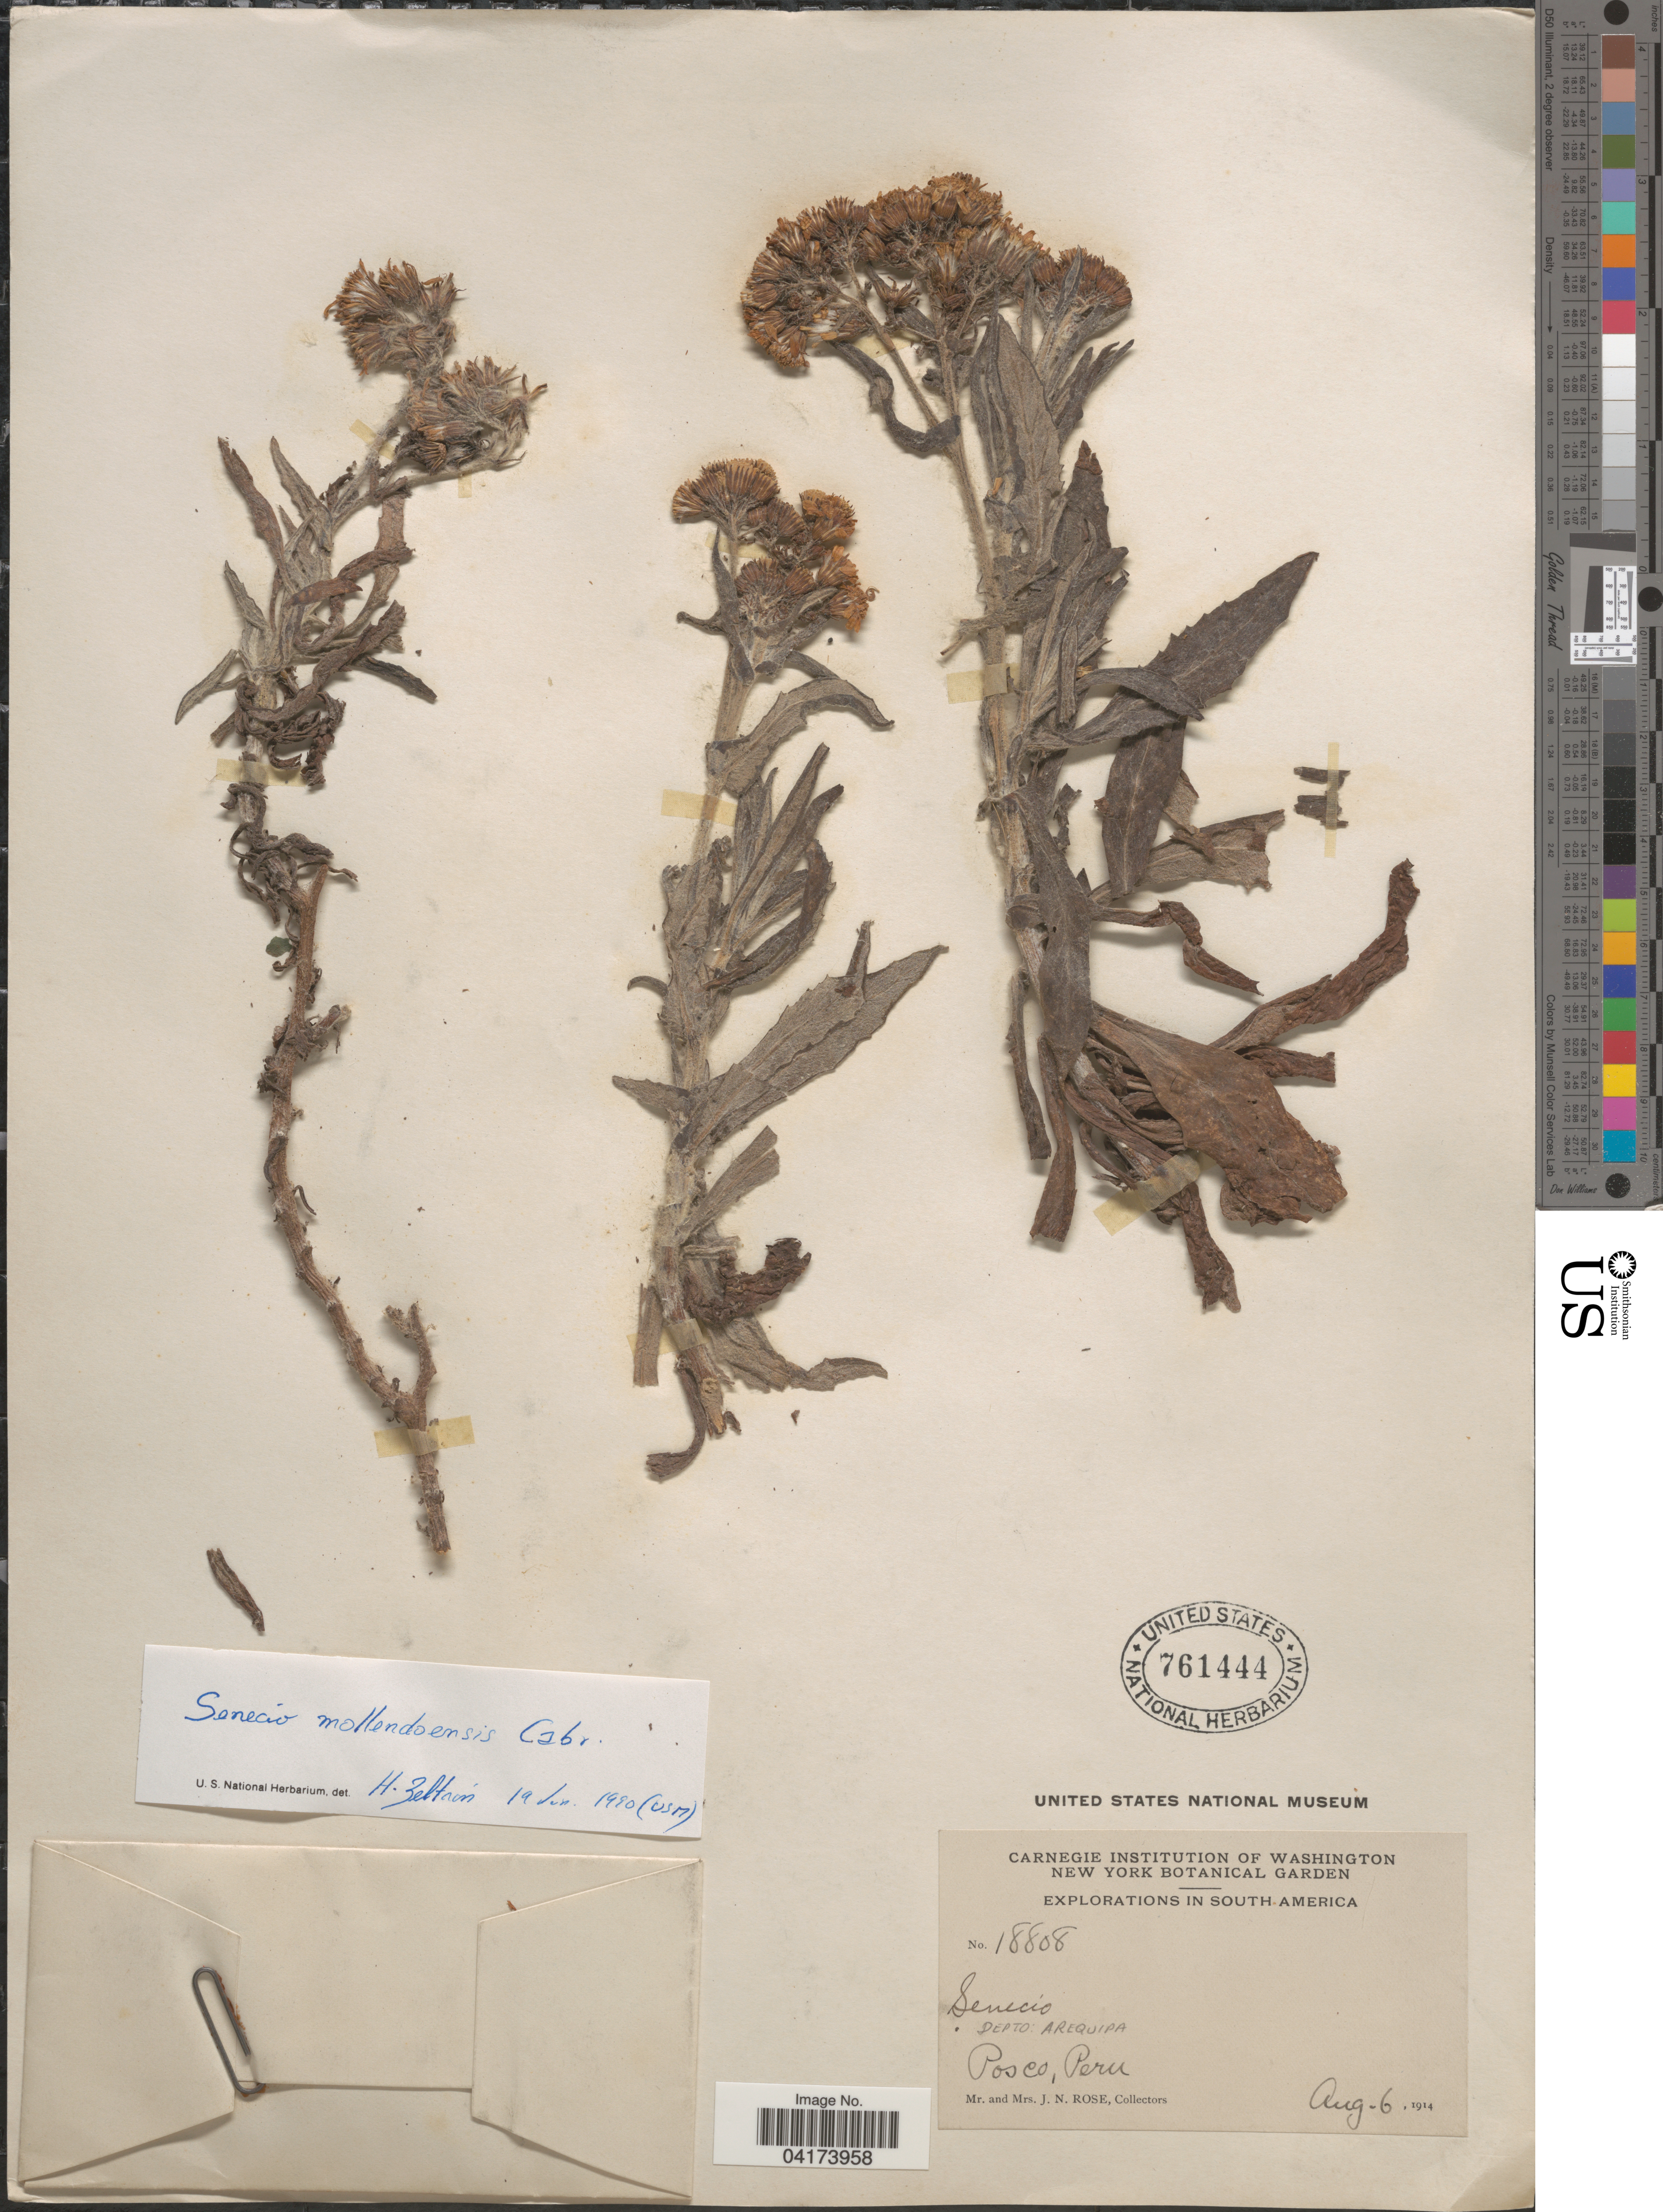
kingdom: Plantae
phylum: Tracheophyta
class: Magnoliopsida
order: Asterales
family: Asteraceae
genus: Senecio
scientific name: Senecio mollendoensis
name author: Cabrera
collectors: J. N. Rose & L. B. Rose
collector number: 18808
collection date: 1914-08-06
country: Peru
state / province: Arequipa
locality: Explorations in South America. Depto: Arequipa. Posco.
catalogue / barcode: US 761444